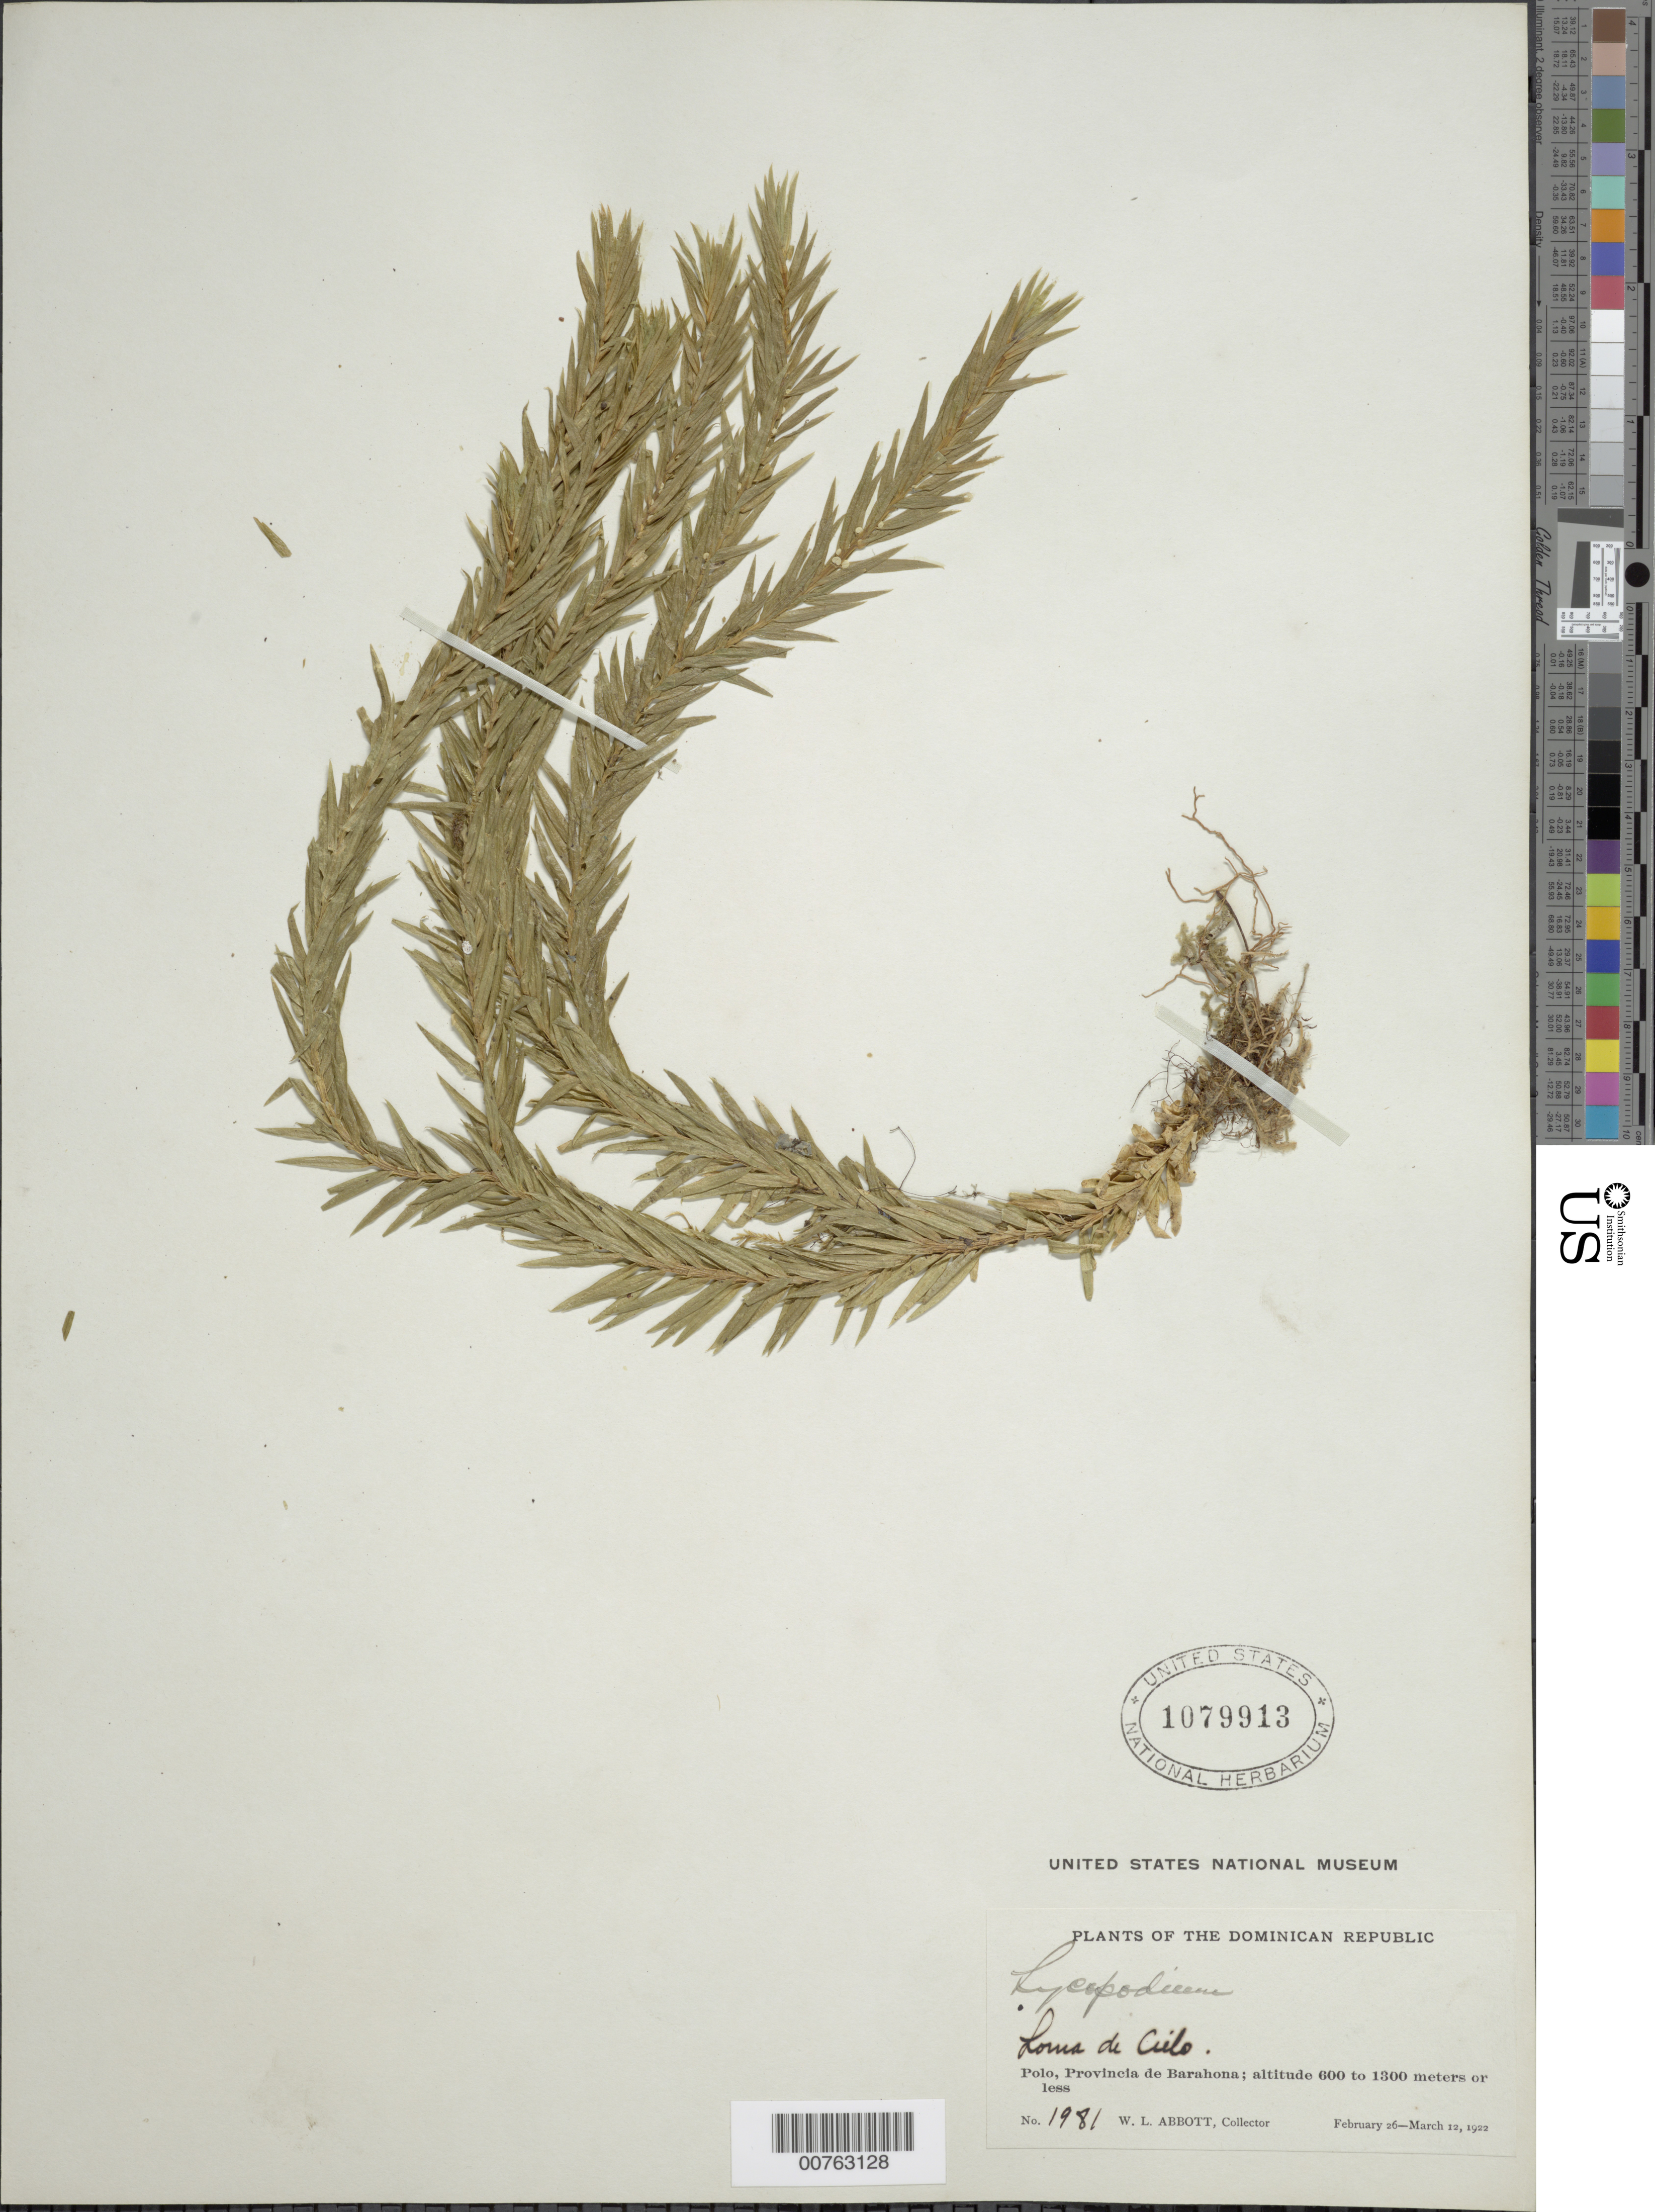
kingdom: Plantae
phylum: Tracheophyta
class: Lycopodiopsida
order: Lycopodiales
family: Lycopodiaceae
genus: Phlegmariurus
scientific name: Phlegmariurus taxifolius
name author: (Sw.) Á. Löve & D. Löve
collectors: W. L. Abbott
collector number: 1981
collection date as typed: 26 Feb 1922 12 Mar 1922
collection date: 1922-02-26/1922-03-12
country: Dominican Republic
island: Hispaniola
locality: Loma de Cielo, Polo, Provincia de Barahona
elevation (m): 600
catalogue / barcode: US 1079913